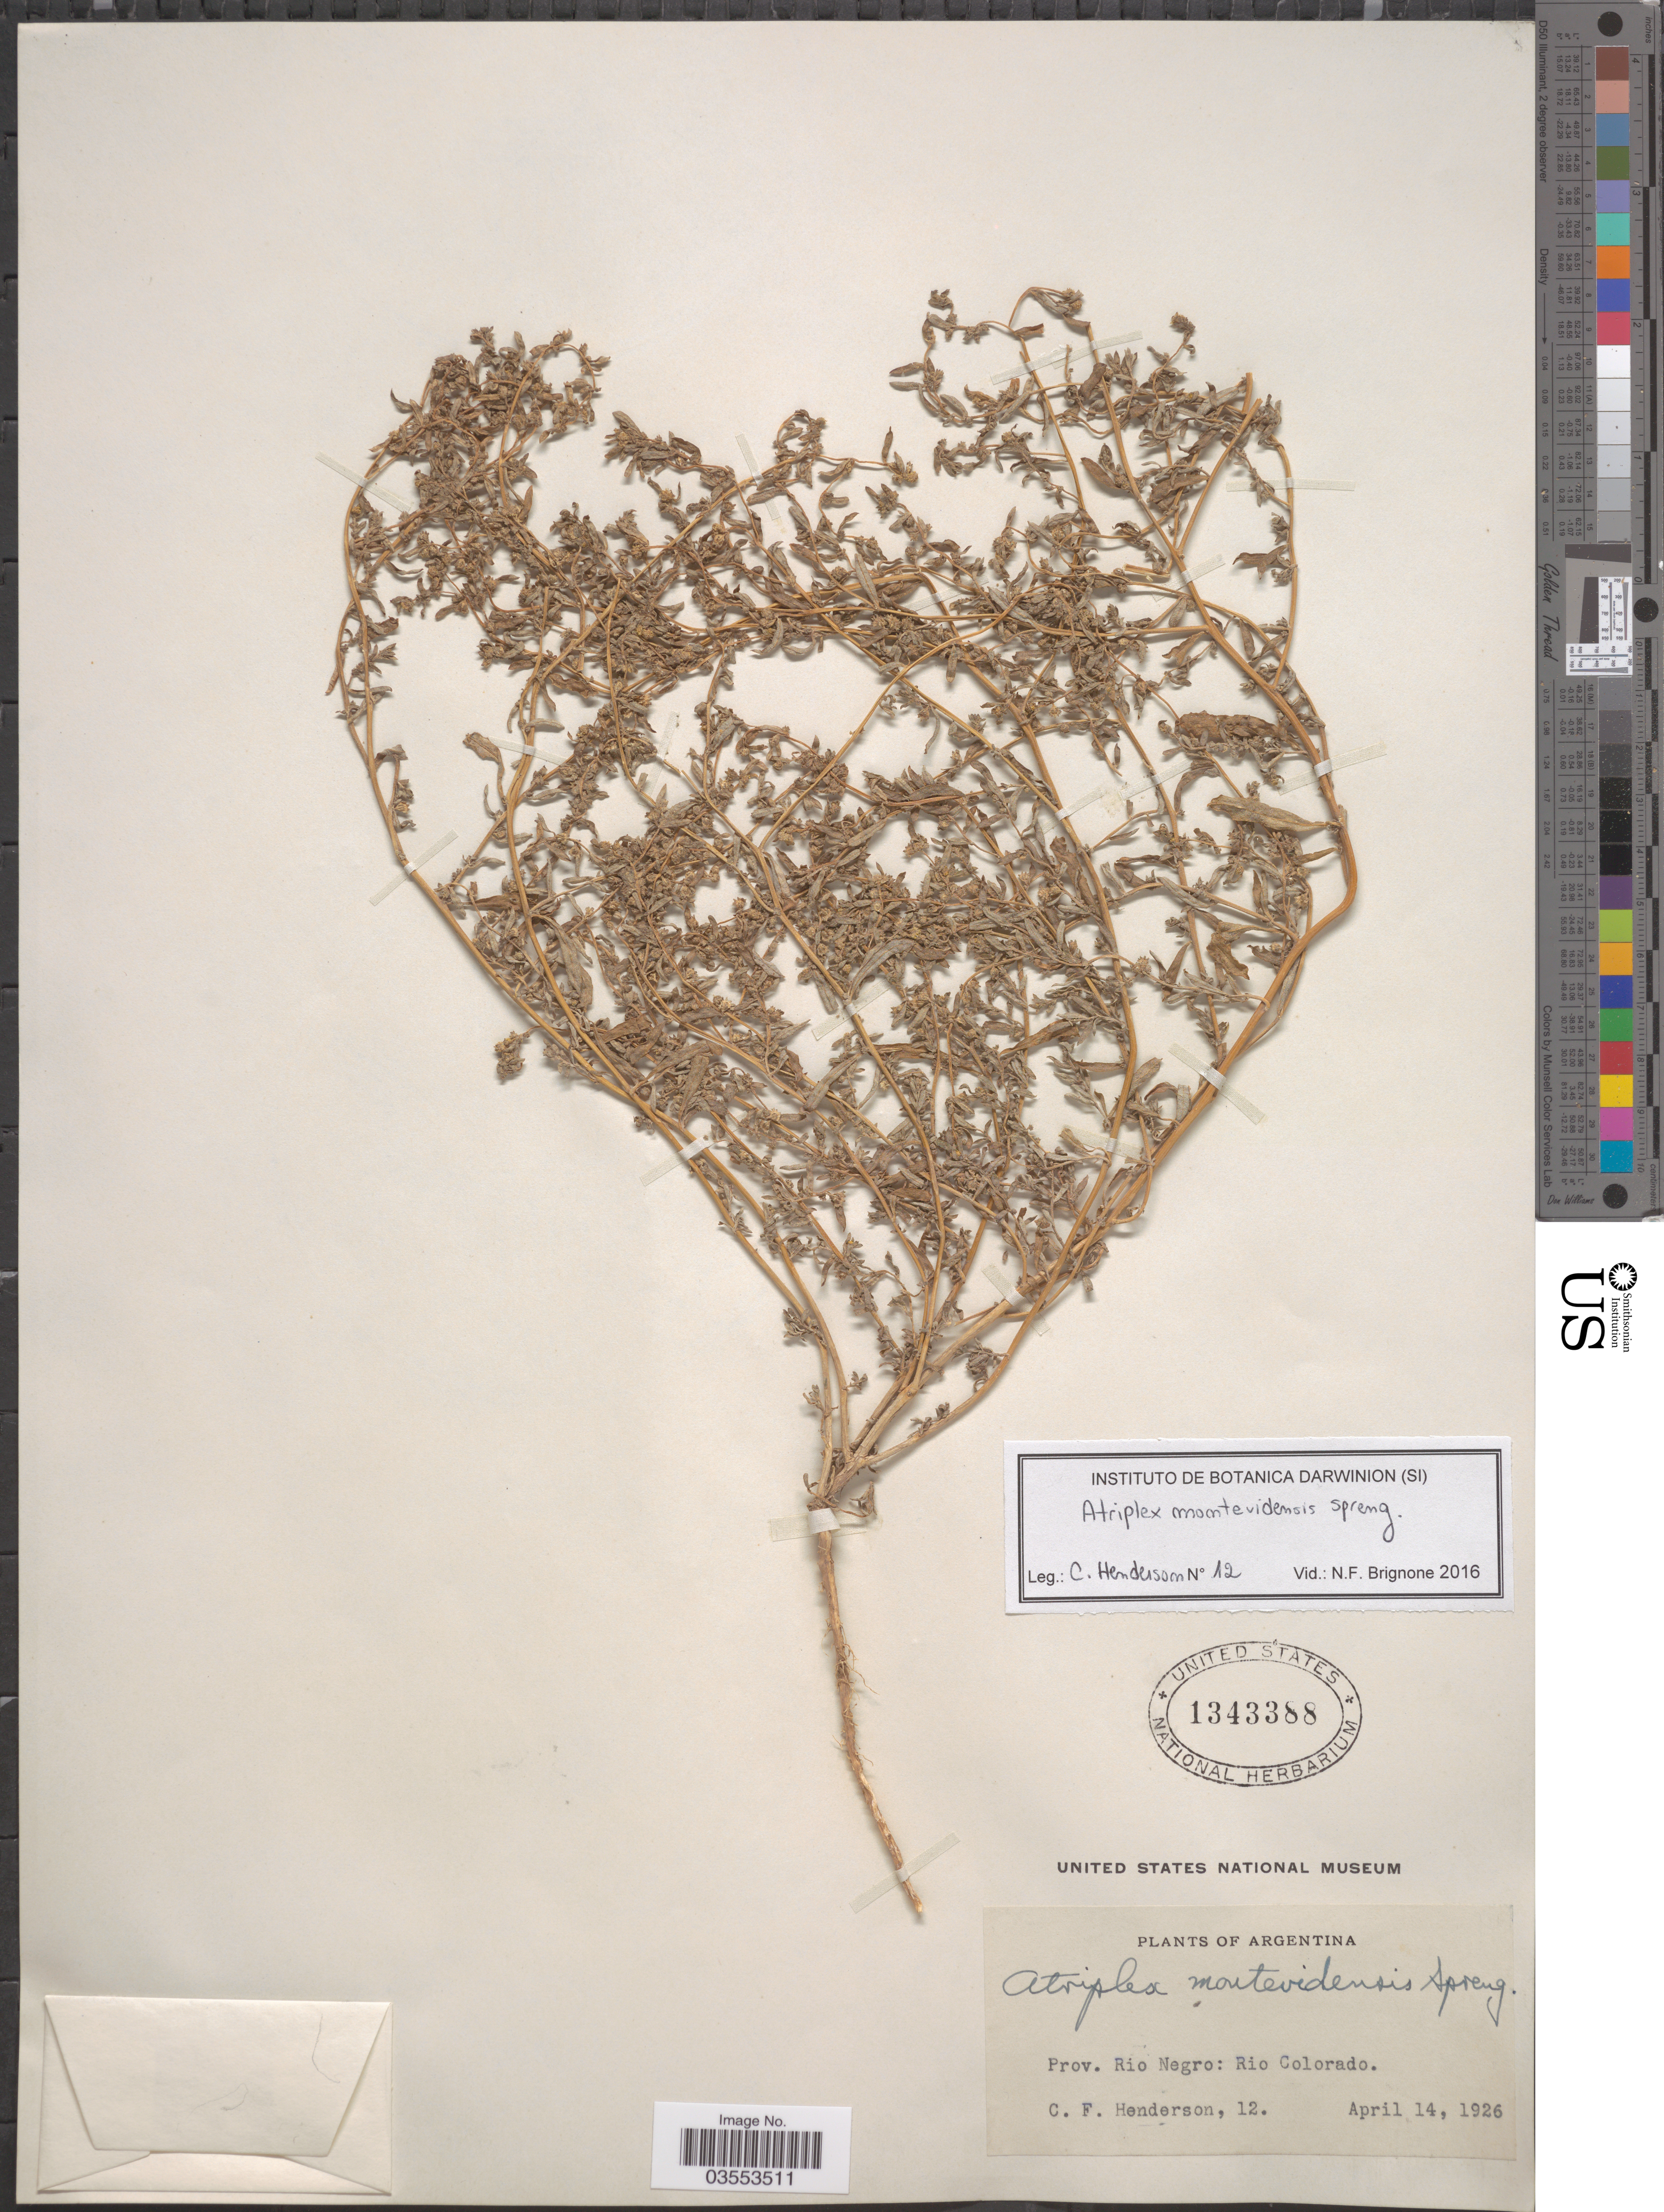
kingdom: Plantae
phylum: Tracheophyta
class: Magnoliopsida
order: Caryophyllales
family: Amaranthaceae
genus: Atriplex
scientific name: Atriplex montevidensis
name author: Spreng.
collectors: C. Henderson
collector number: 12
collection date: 1926-04-14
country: Argentina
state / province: Rio Negro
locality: Rio Colorado.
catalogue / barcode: US 1343388